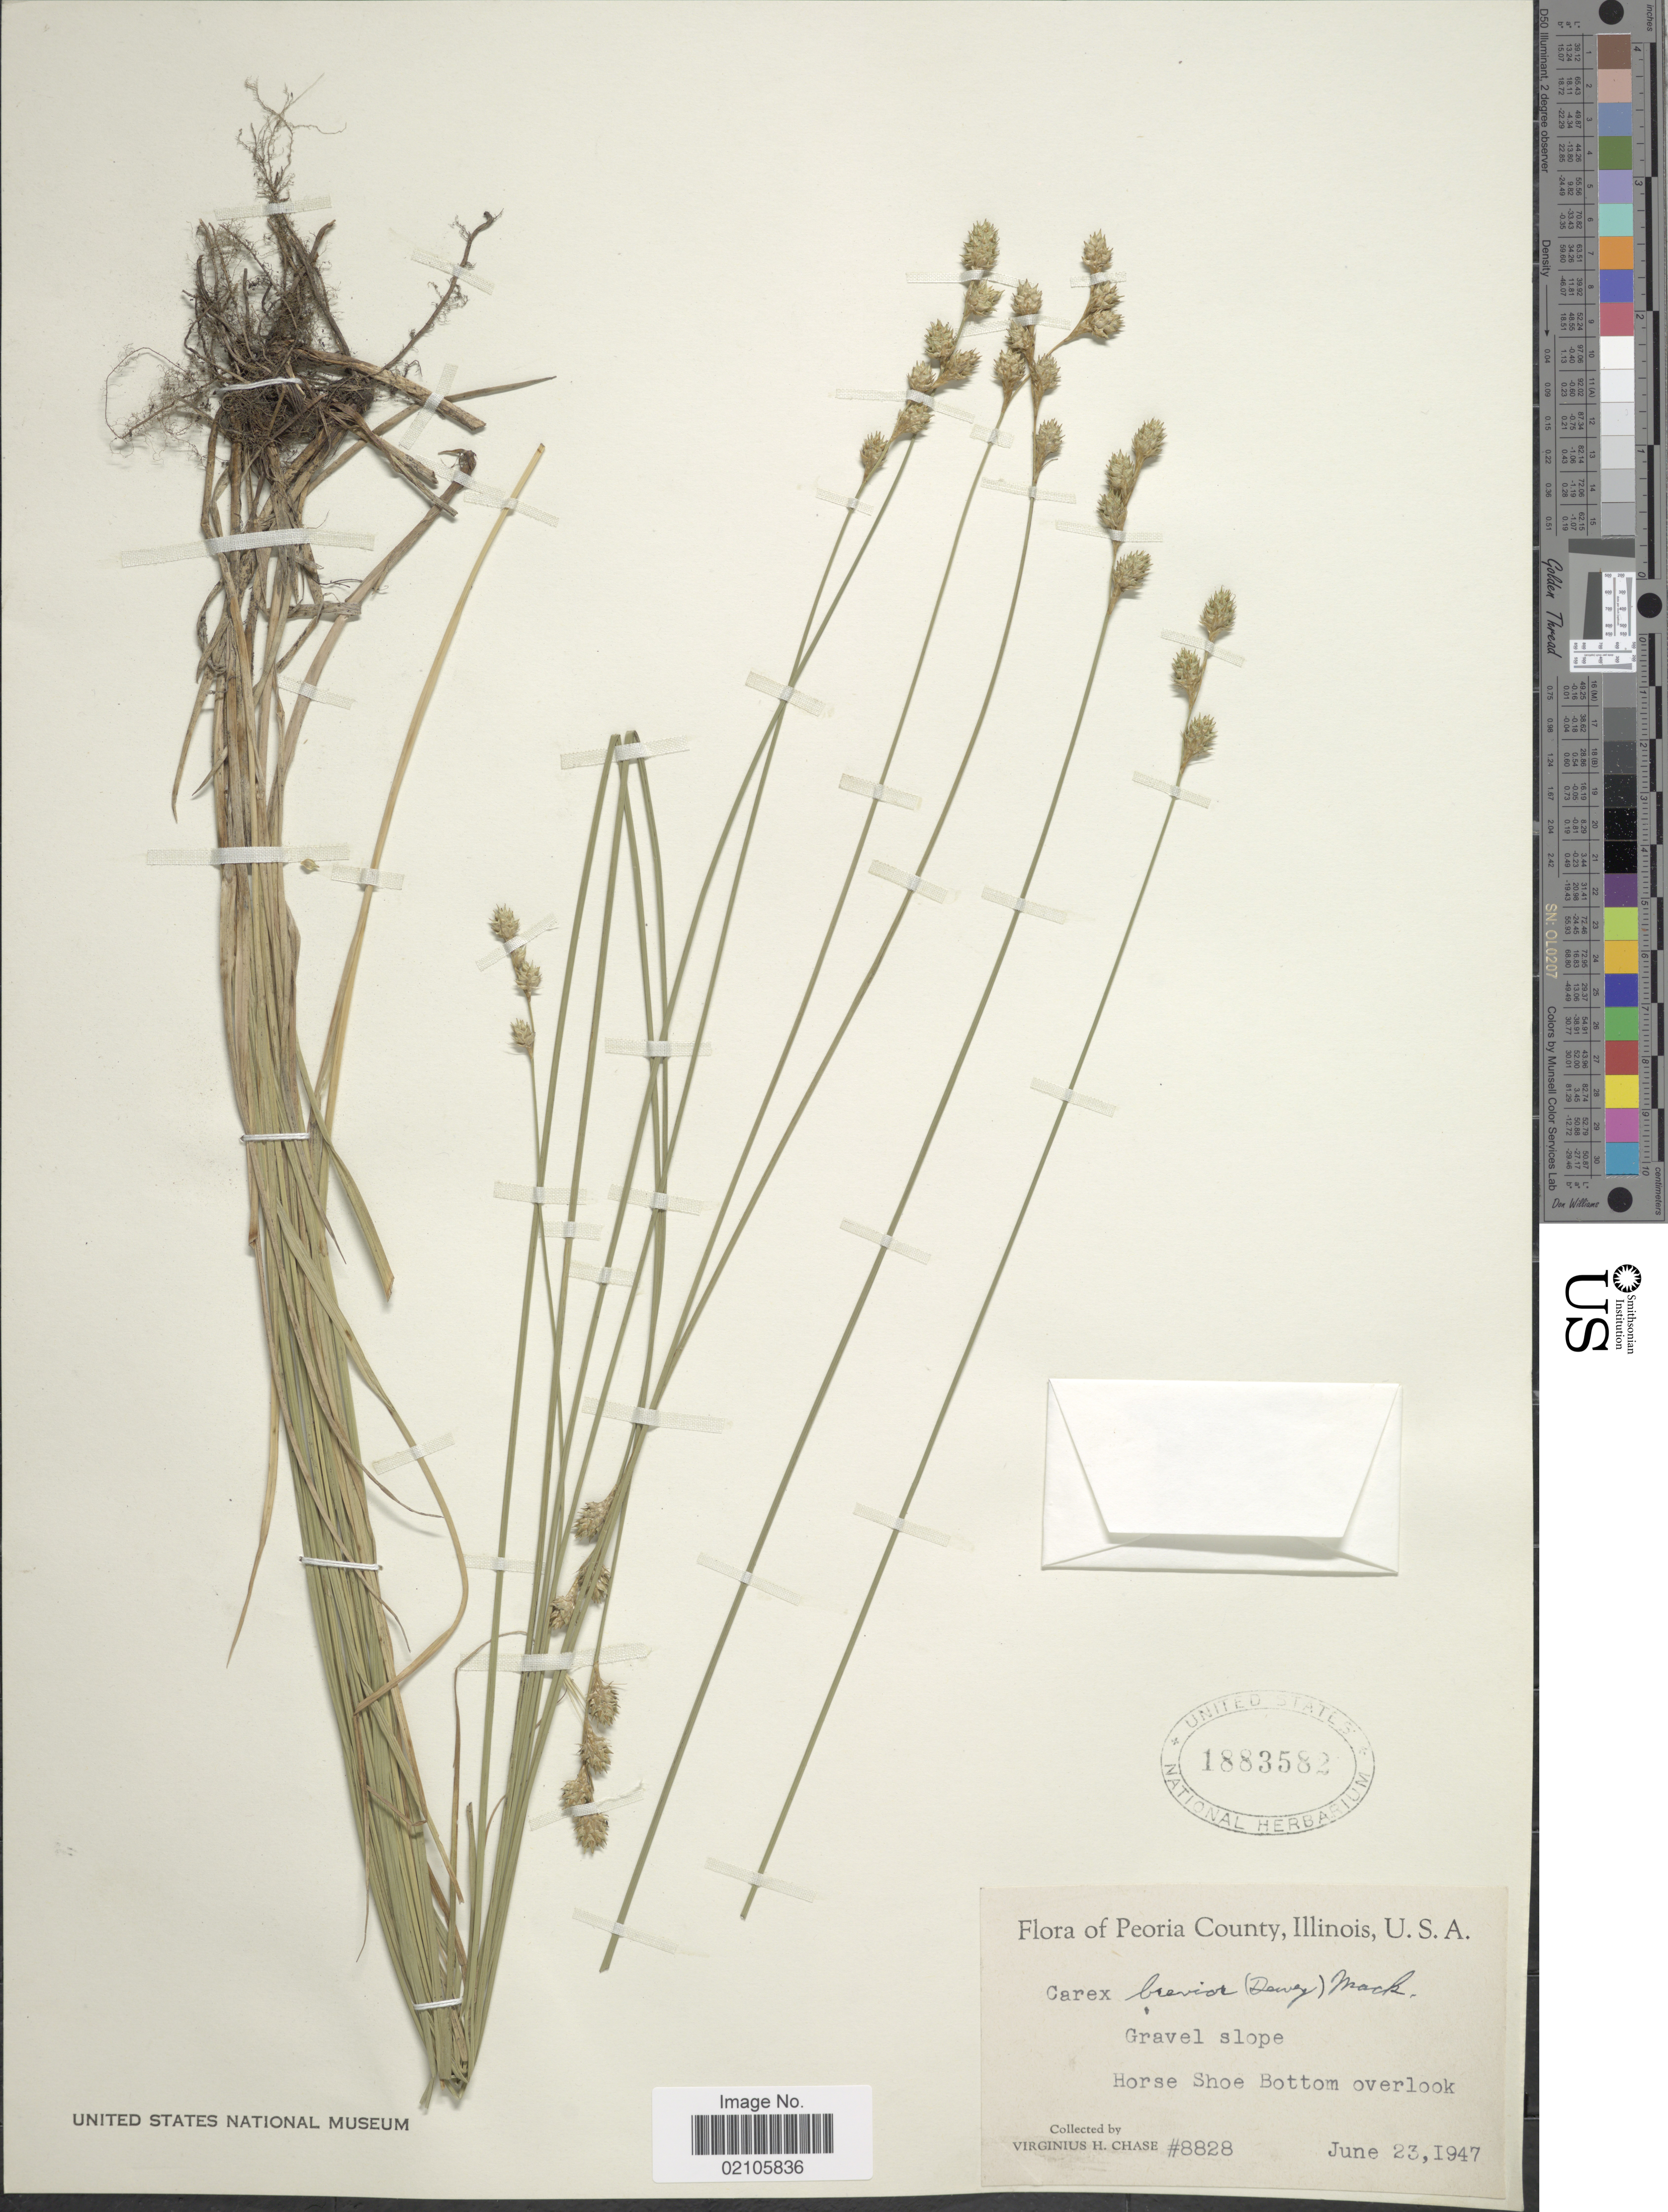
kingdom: Plantae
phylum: Tracheophyta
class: Liliopsida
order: Poales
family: Cyperaceae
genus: Carex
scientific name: Carex brevior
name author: (Dewey) Mack. ex Lunell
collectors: V. H. Chase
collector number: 8828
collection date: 1947-06-23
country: United States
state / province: Illinois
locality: Peoria County, Horse Shoe Bottom overlook. Gravel Slope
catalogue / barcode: US 1883582